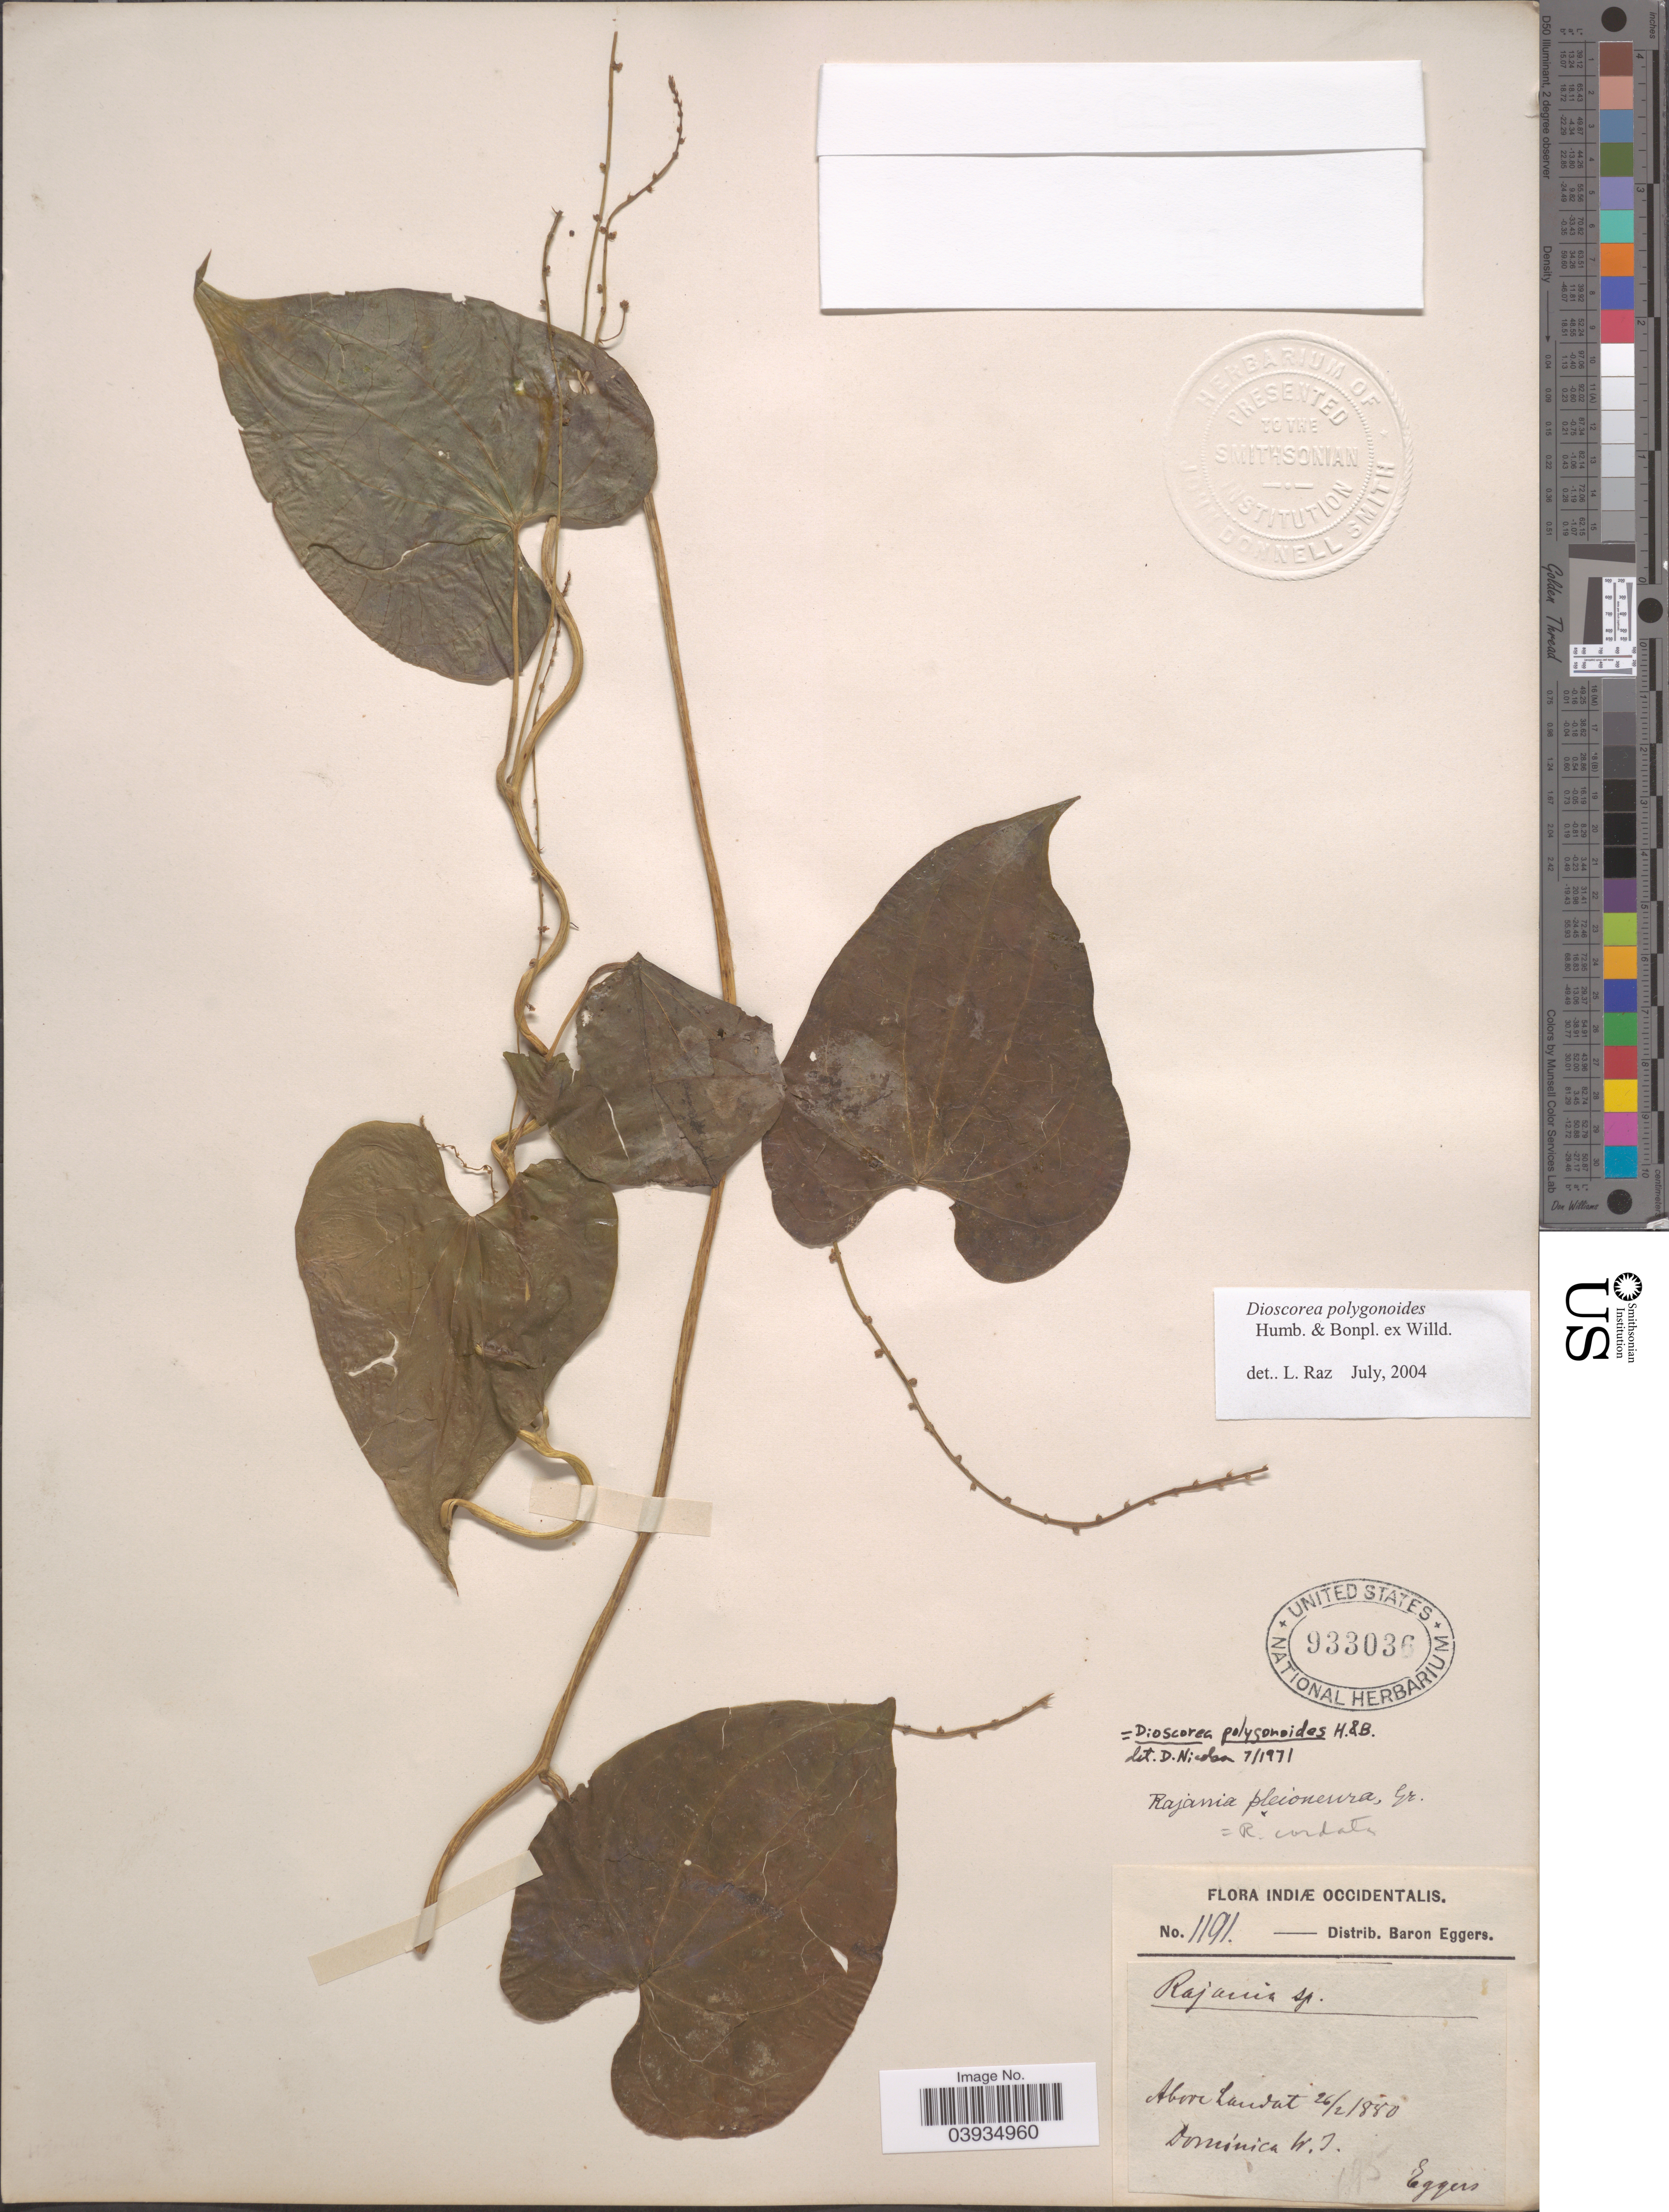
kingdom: Plantae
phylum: Tracheophyta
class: Liliopsida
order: Dioscoreales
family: Dioscoreaceae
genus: Dioscorea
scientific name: Dioscorea polygonoides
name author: Humb. & Bonpl. ex Willd.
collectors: -. Eggers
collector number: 1191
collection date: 1880-02-26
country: Dominica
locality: Indiæ occidentalis. Above Laudat.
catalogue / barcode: US 933036